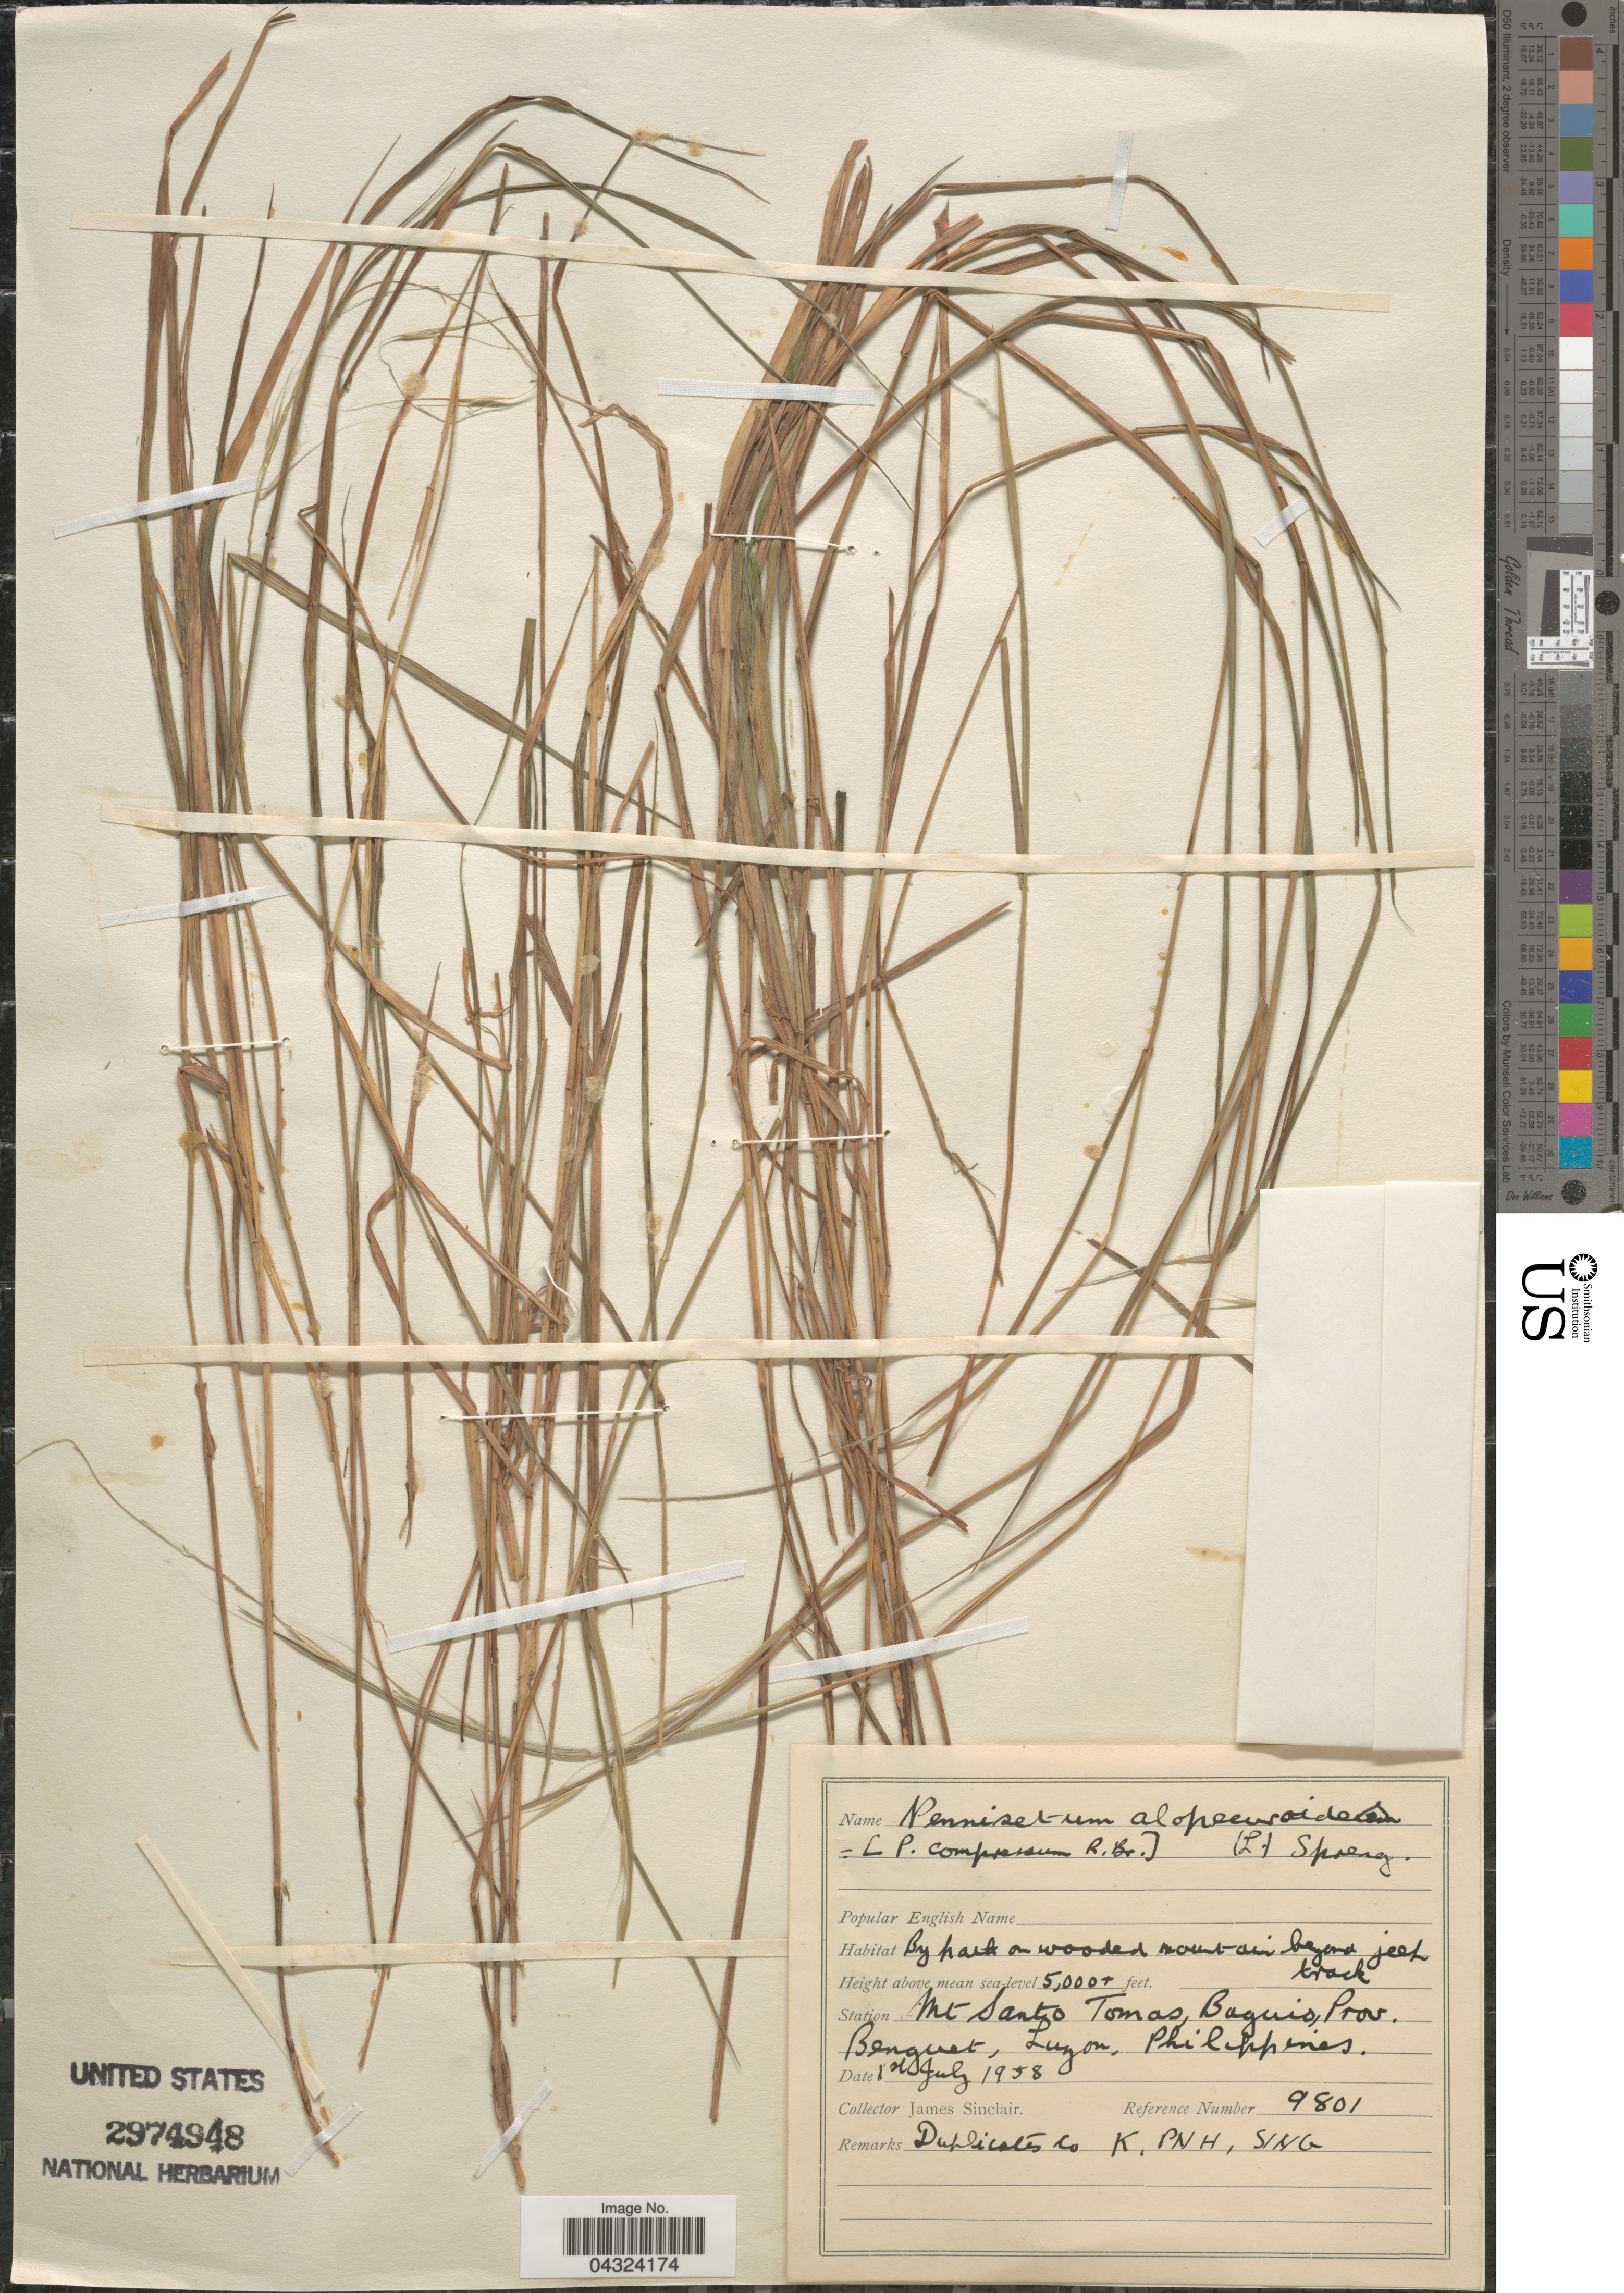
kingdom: Plantae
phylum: Tracheophyta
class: Liliopsida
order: Poales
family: Poaceae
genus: Cenchrus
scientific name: Cenchrus purpurascens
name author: Thunb.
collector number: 9801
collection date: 1958-07-01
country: Philippines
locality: Mt Santo Tomas, Baguio, Prov. Benguet, Luzon.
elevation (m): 1524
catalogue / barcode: US 2974948